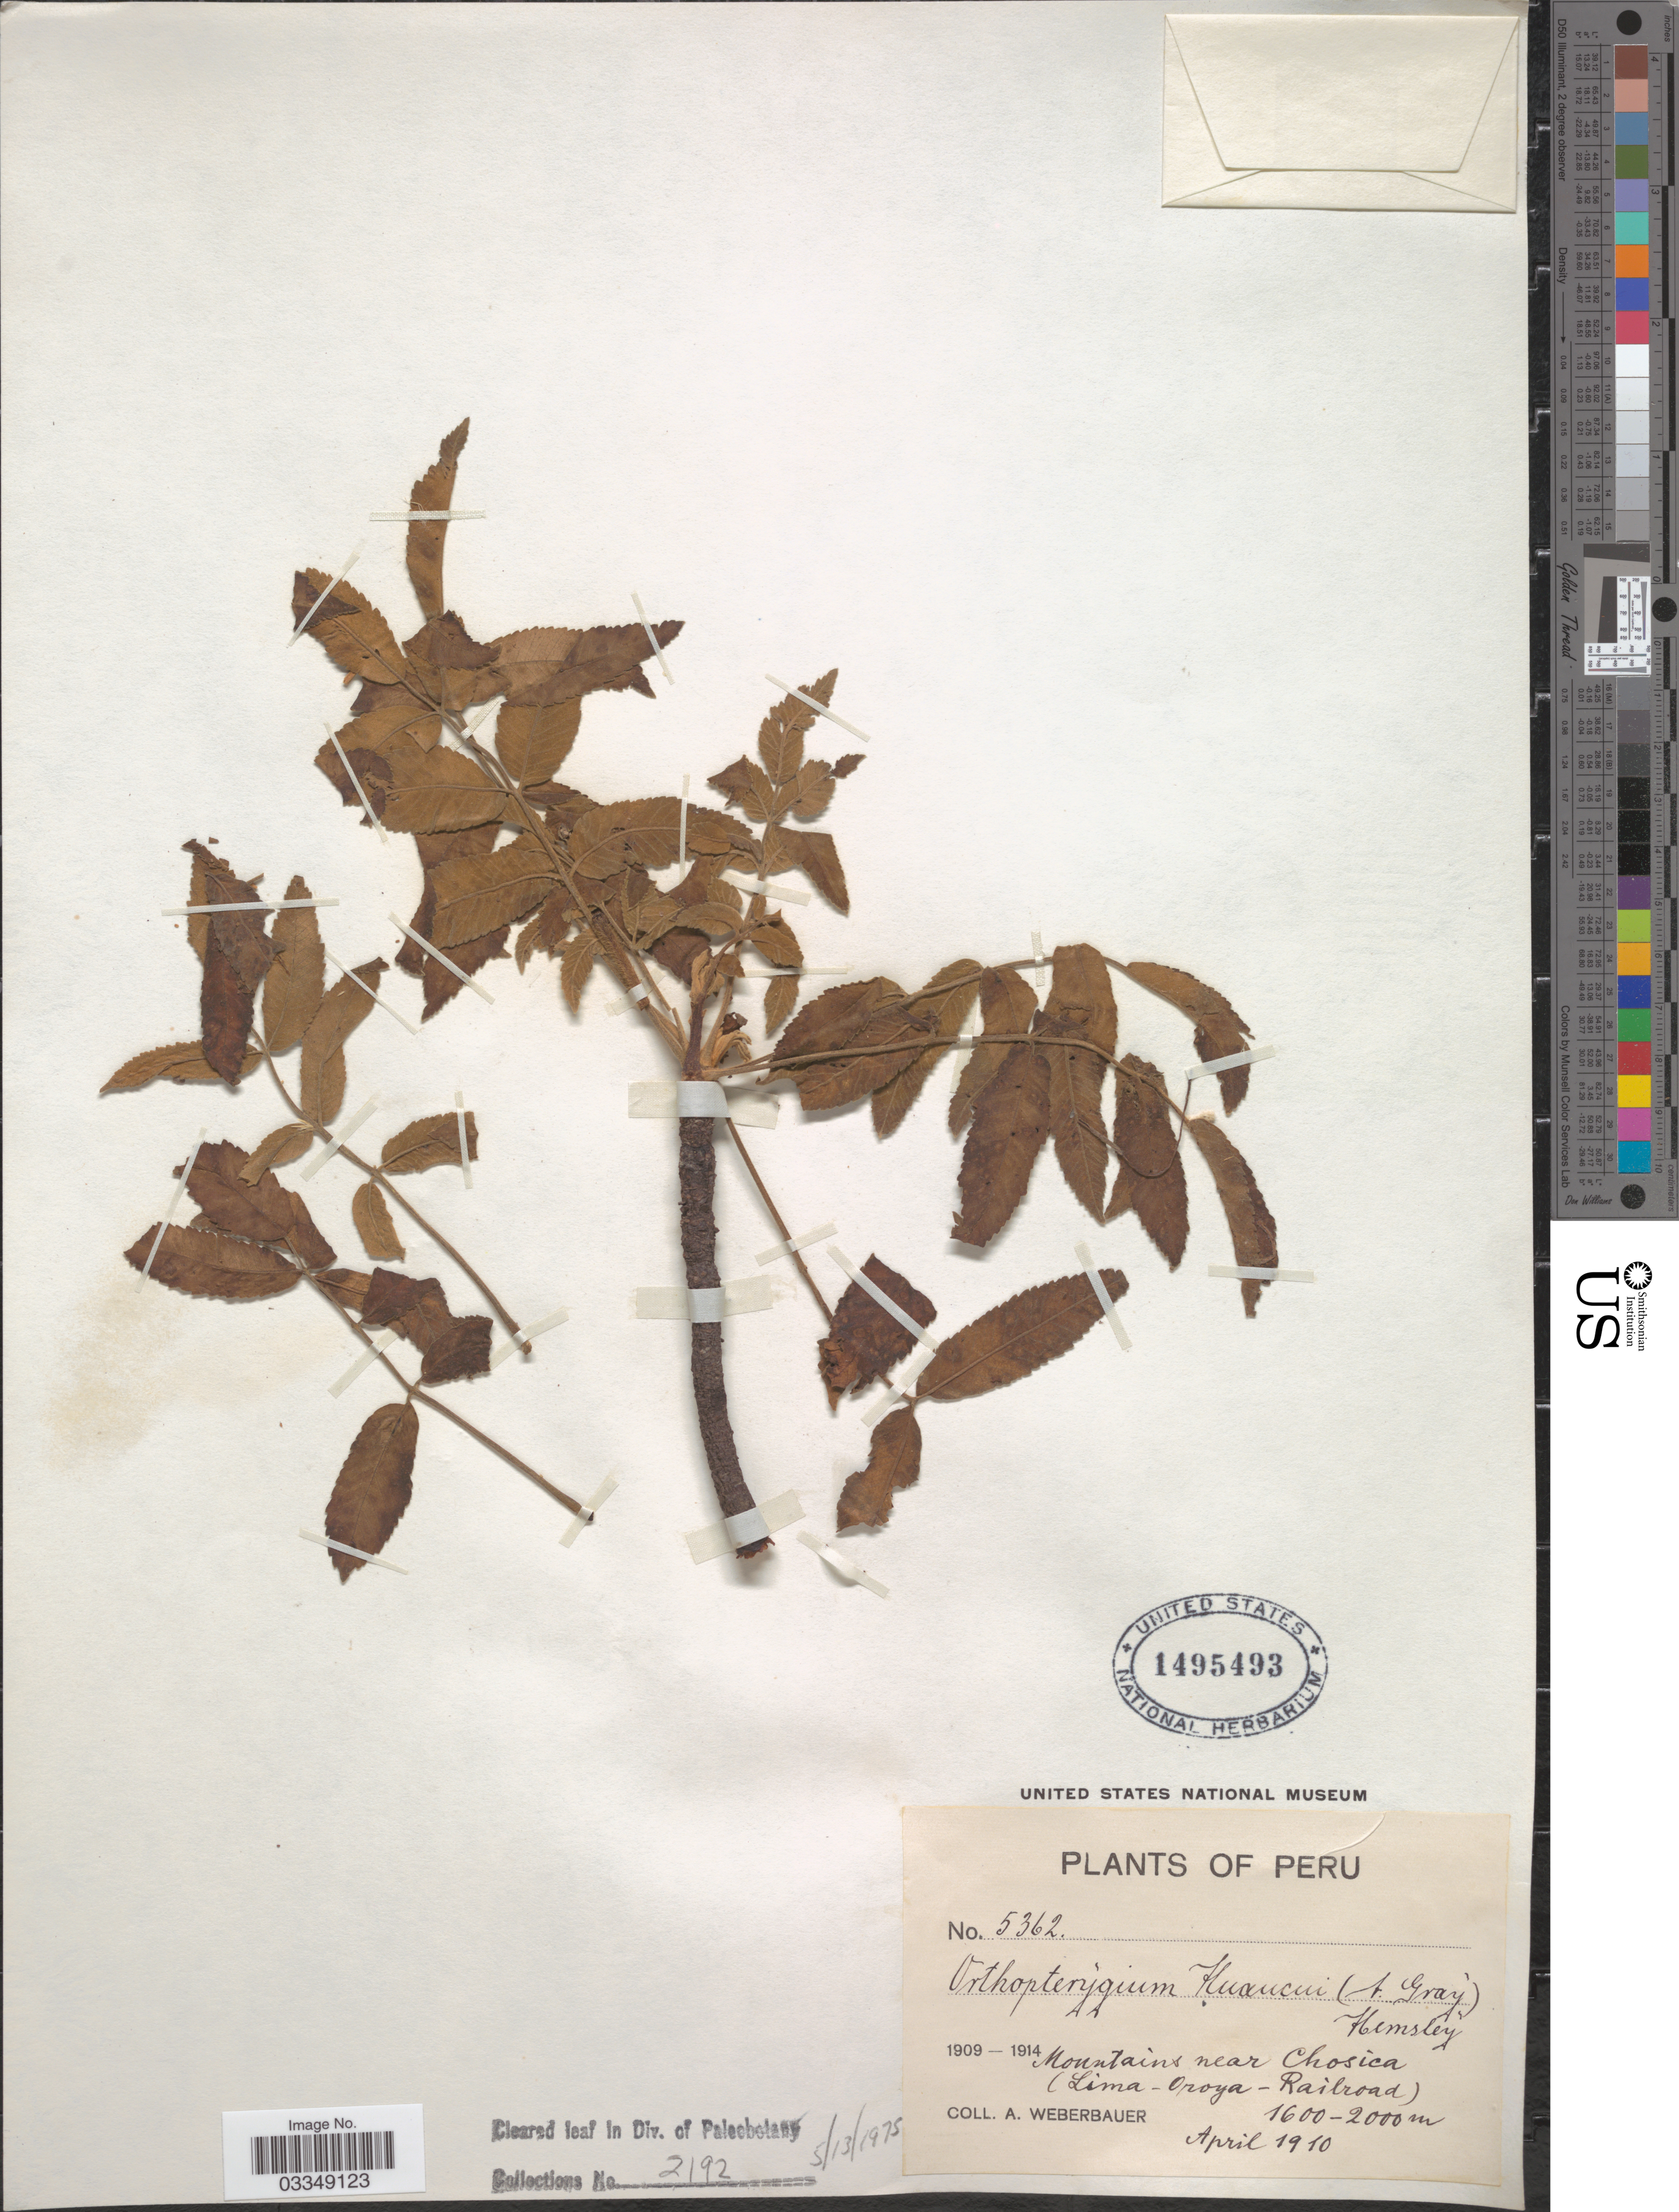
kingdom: Plantae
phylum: Tracheophyta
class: Magnoliopsida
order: Sapindales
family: Anacardiaceae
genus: Orthopterygium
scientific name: Orthopterygium huaucui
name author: (A. Gray) Hemsl.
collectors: A. Weberbauer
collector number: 5362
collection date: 1910-04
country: Peru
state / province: Lima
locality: Mountains near Chosica (Lima-Oroya-Railroad).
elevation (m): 1600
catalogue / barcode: US 1495493